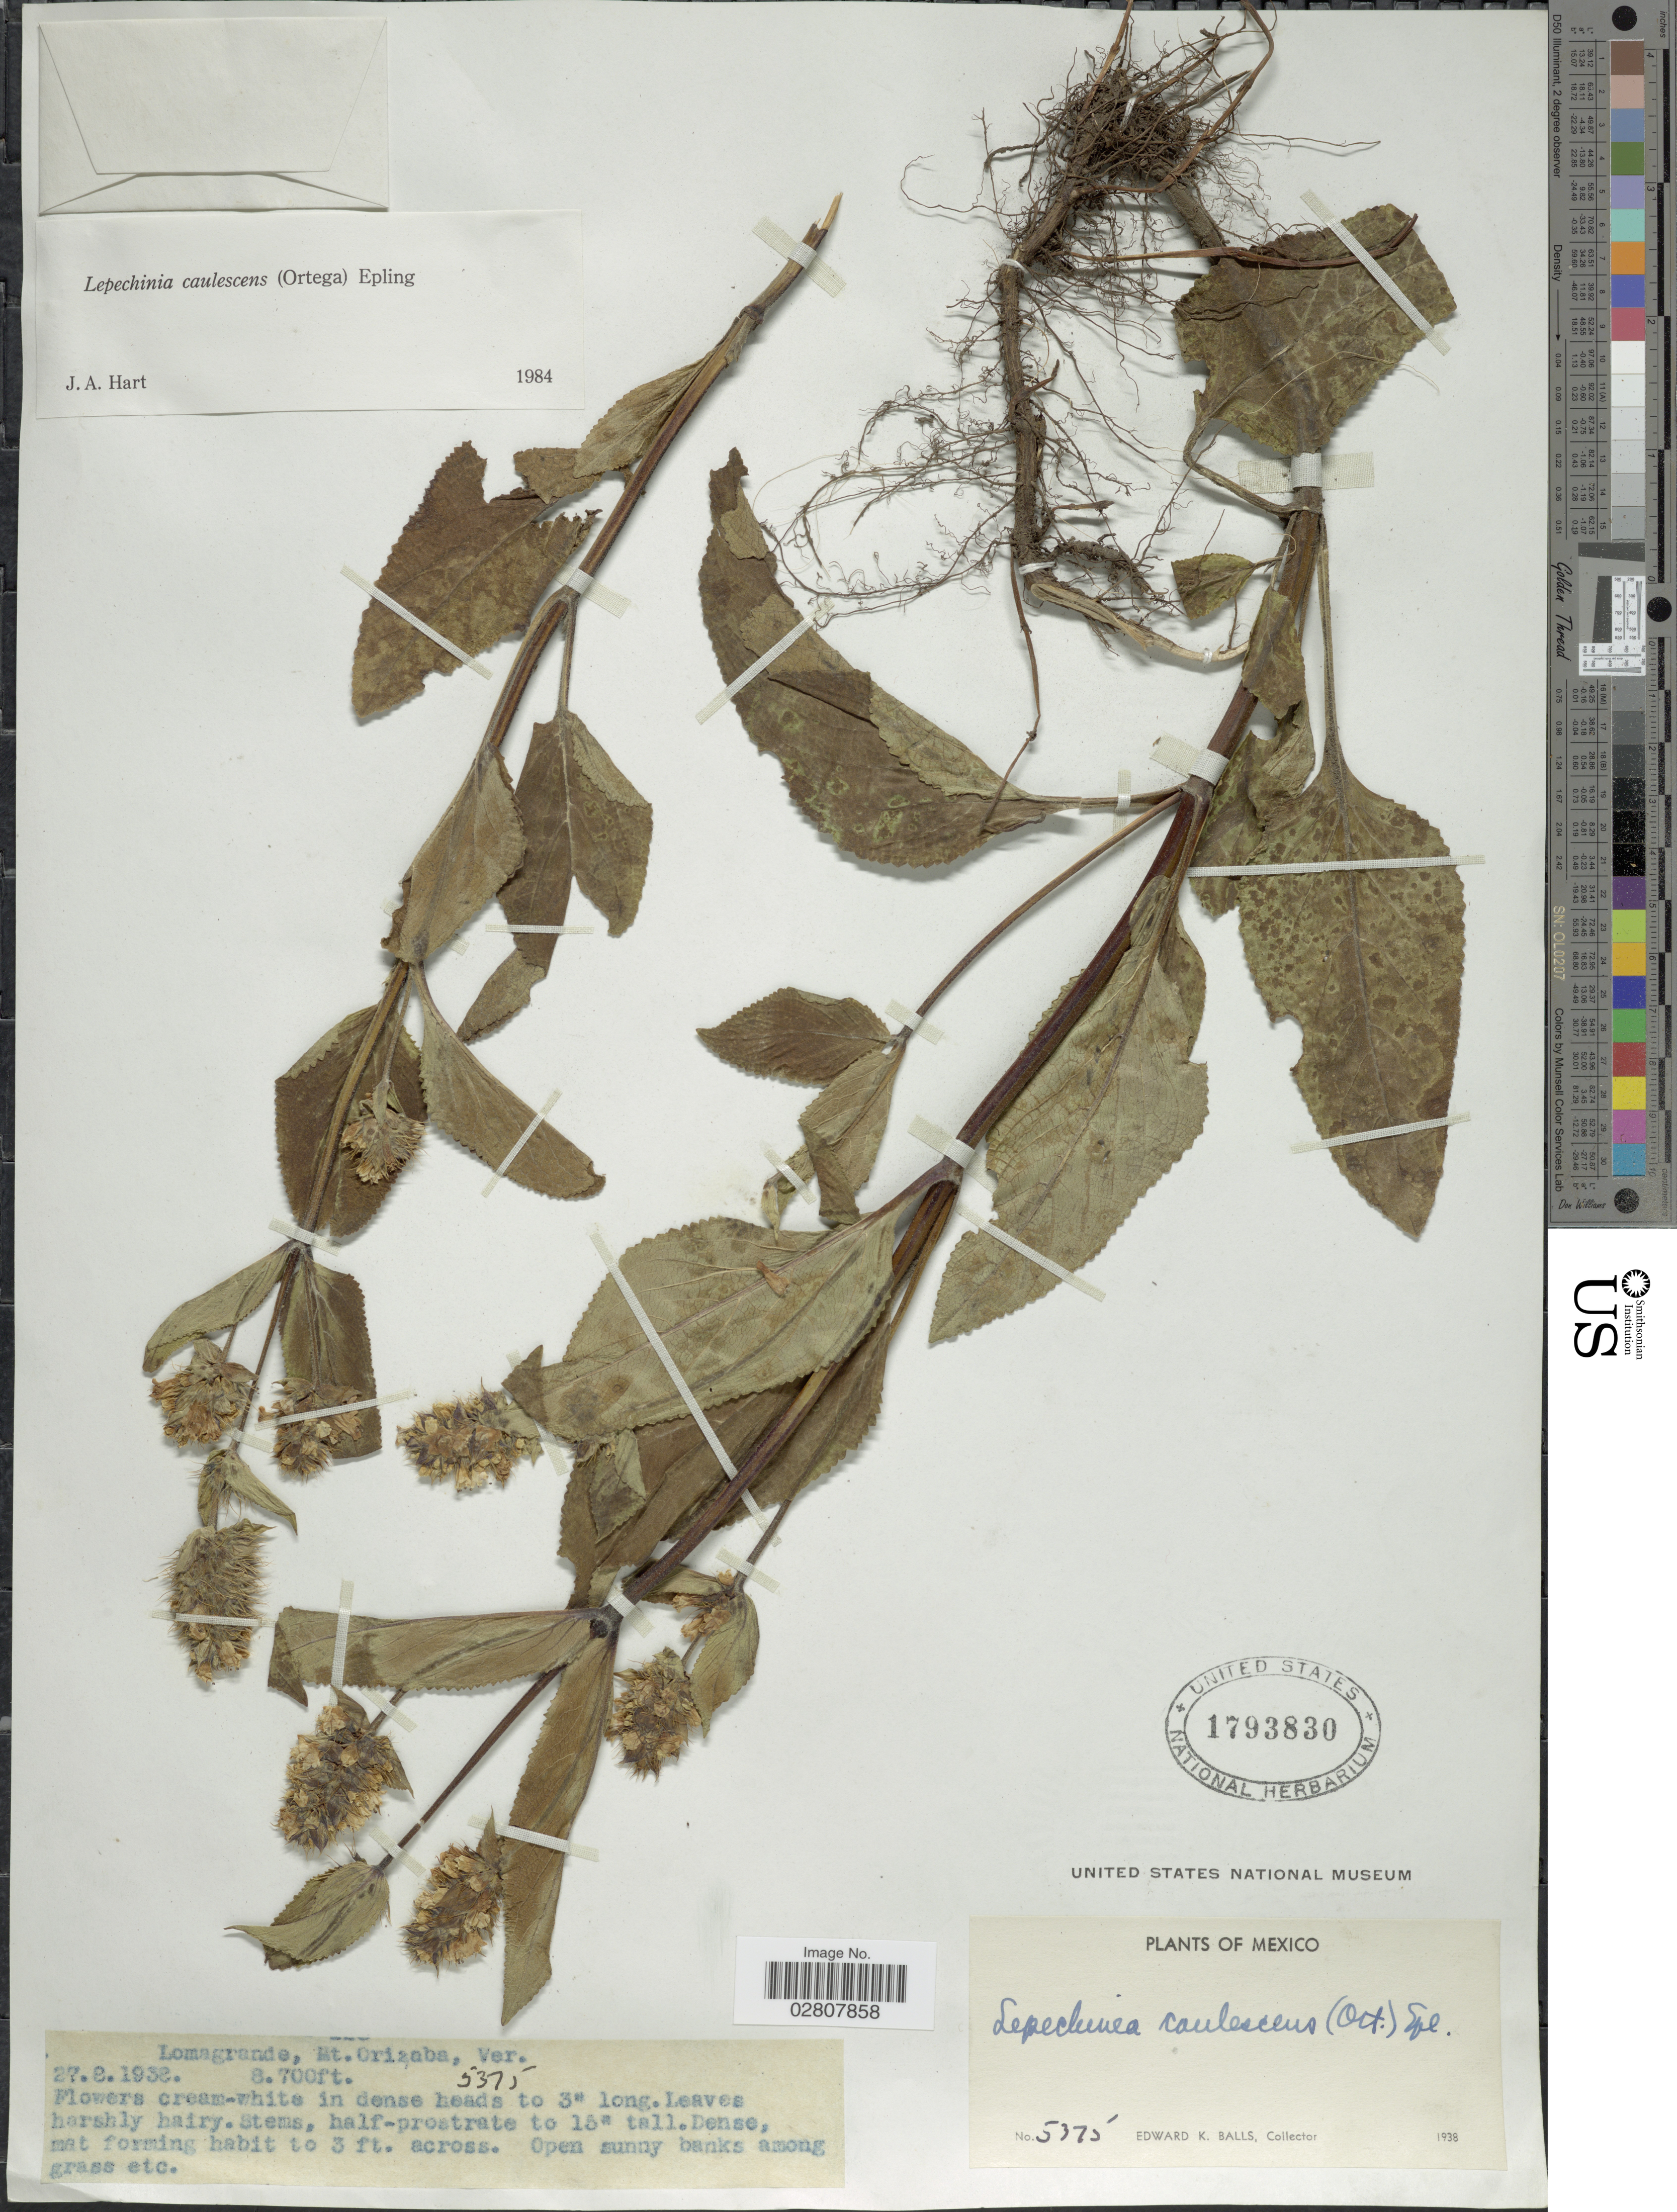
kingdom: Plantae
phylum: Tracheophyta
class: Magnoliopsida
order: Lamiales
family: Lamiaceae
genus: Lepechinia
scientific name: Lepechinia caulescens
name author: (Ortega) Epling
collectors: E. K. Balls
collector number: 5375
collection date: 1938-08-27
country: Mexico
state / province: Veracruz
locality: Lomagrande, Mt. Orizaba.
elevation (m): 2652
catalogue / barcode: US 1793830